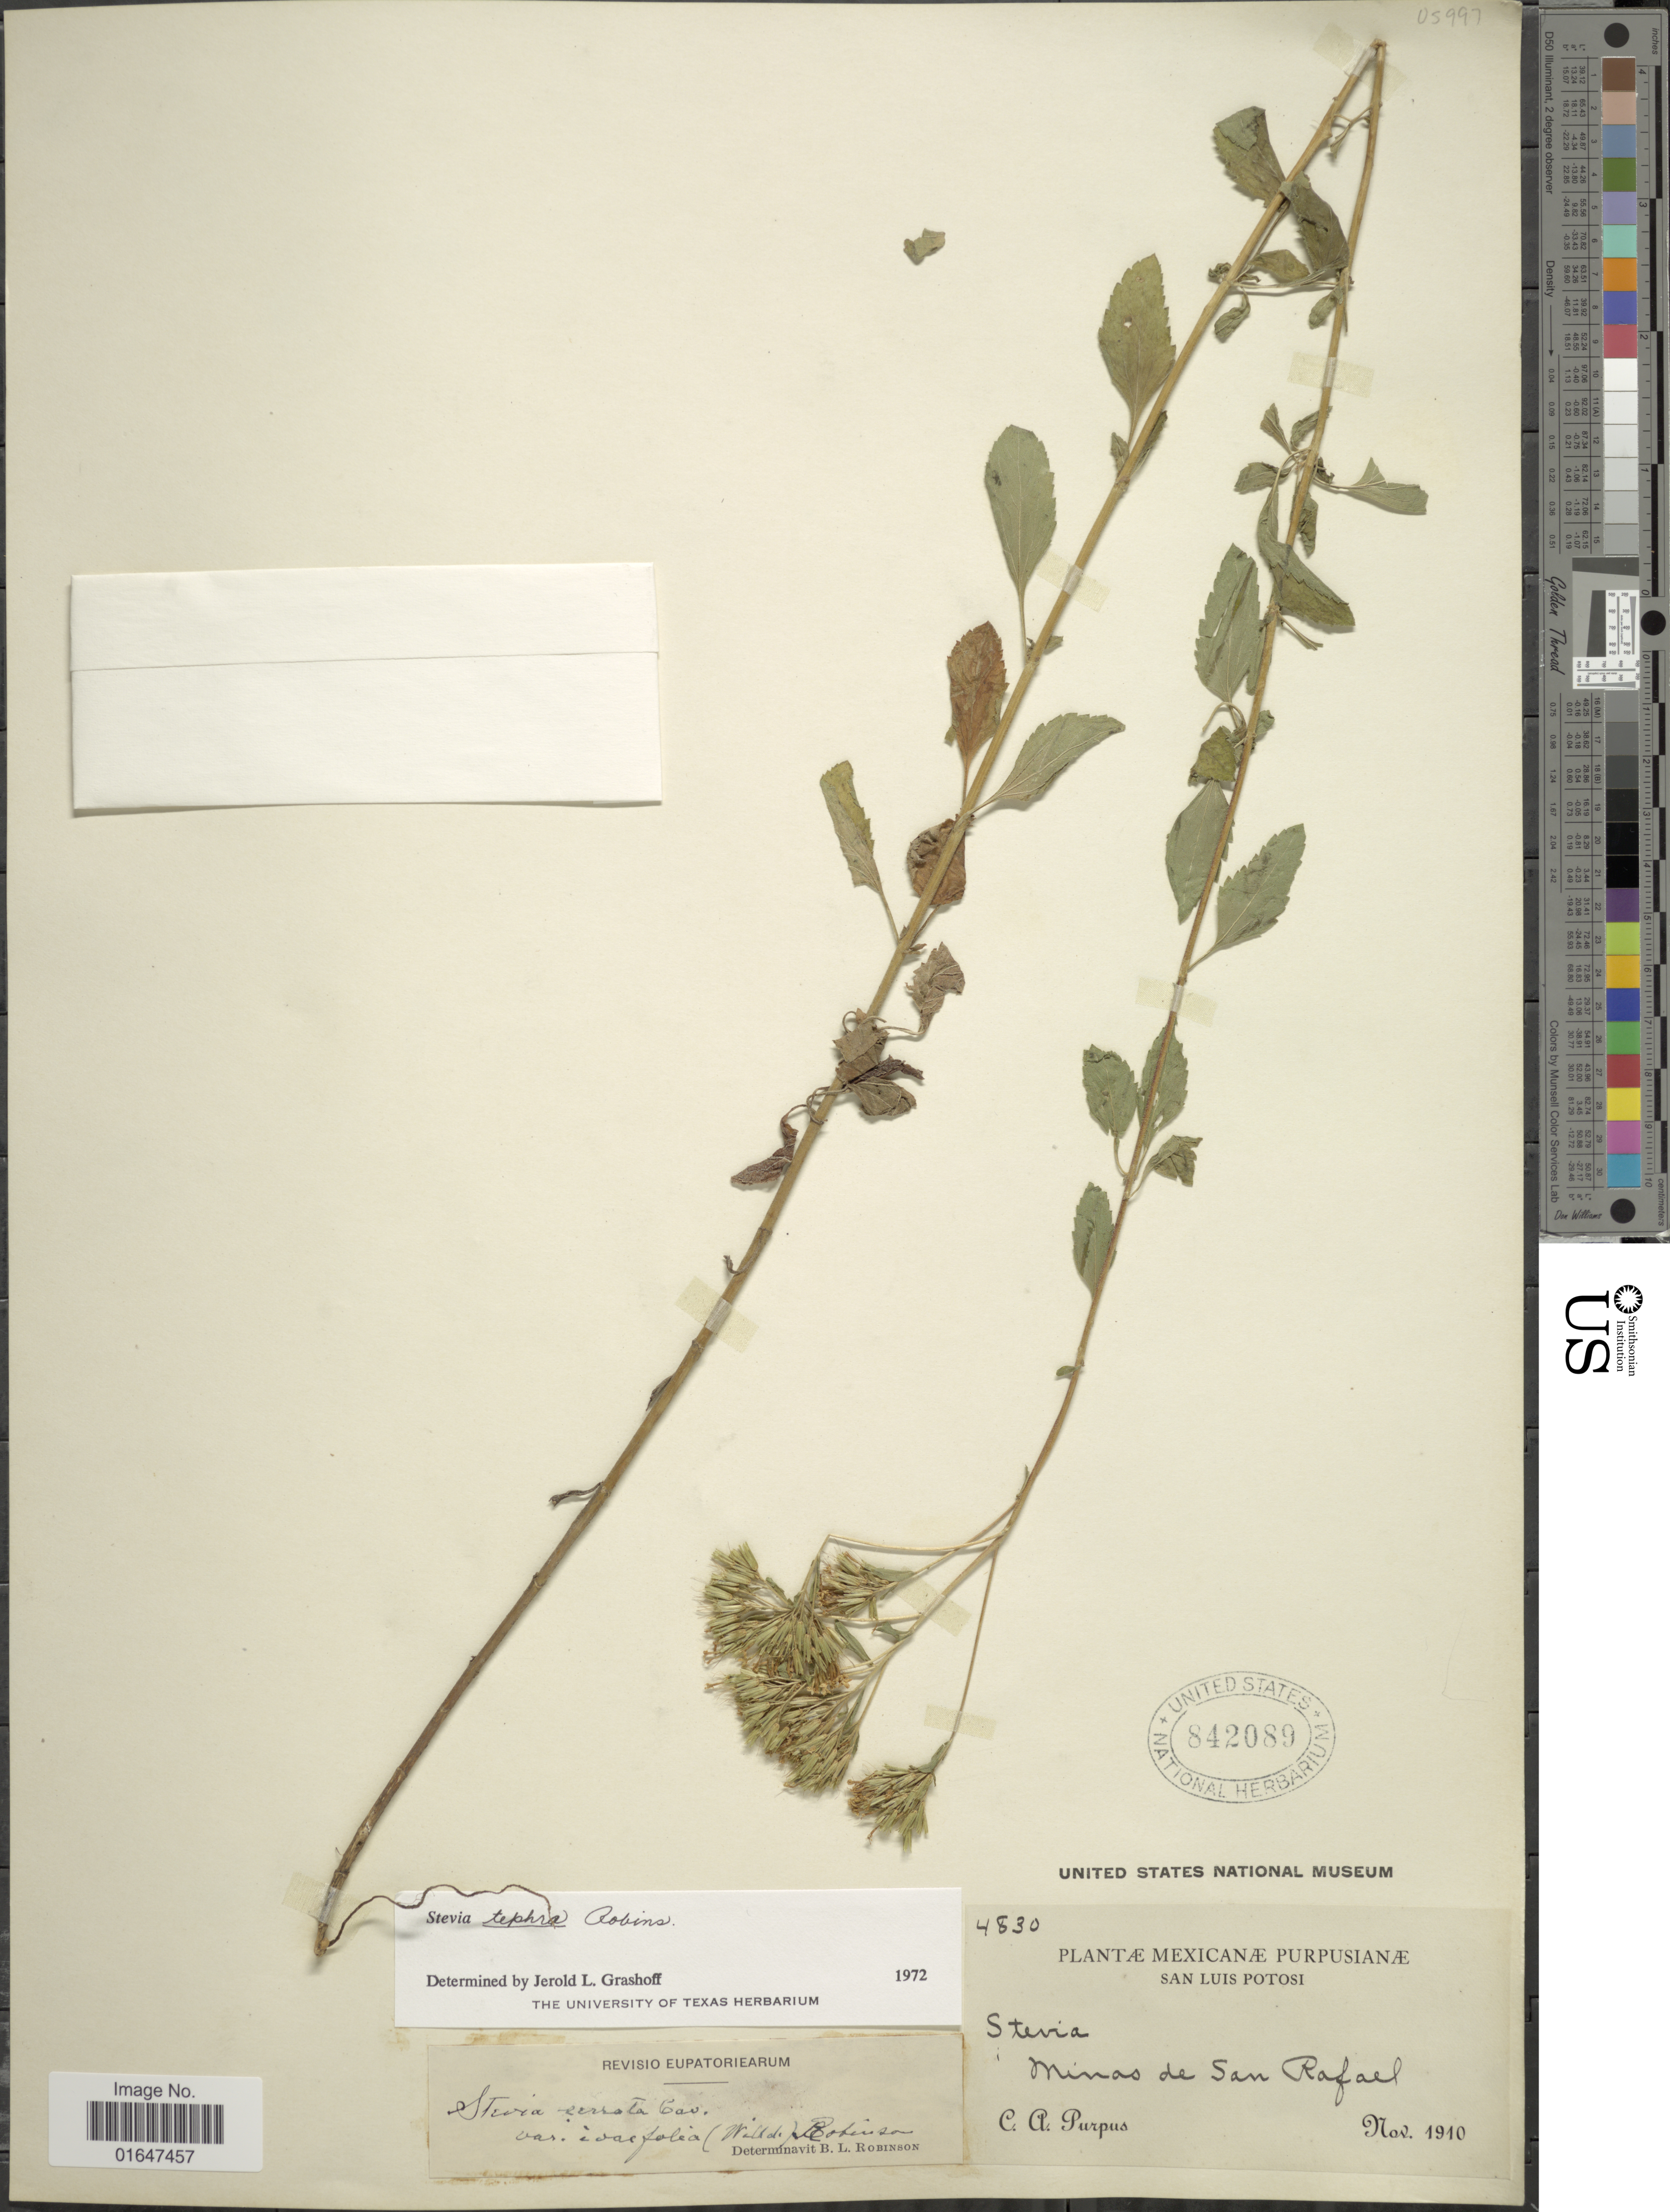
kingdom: Plantae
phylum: Tracheophyta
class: Magnoliopsida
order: Asterales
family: Asteraceae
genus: Stevia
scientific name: Stevia tephra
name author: B.L. Rob.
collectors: C. A. Purpus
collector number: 4830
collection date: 1910-11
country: Mexico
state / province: San Luis Potosí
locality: Mexicanae, Minas de San Rafael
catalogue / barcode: US 842089